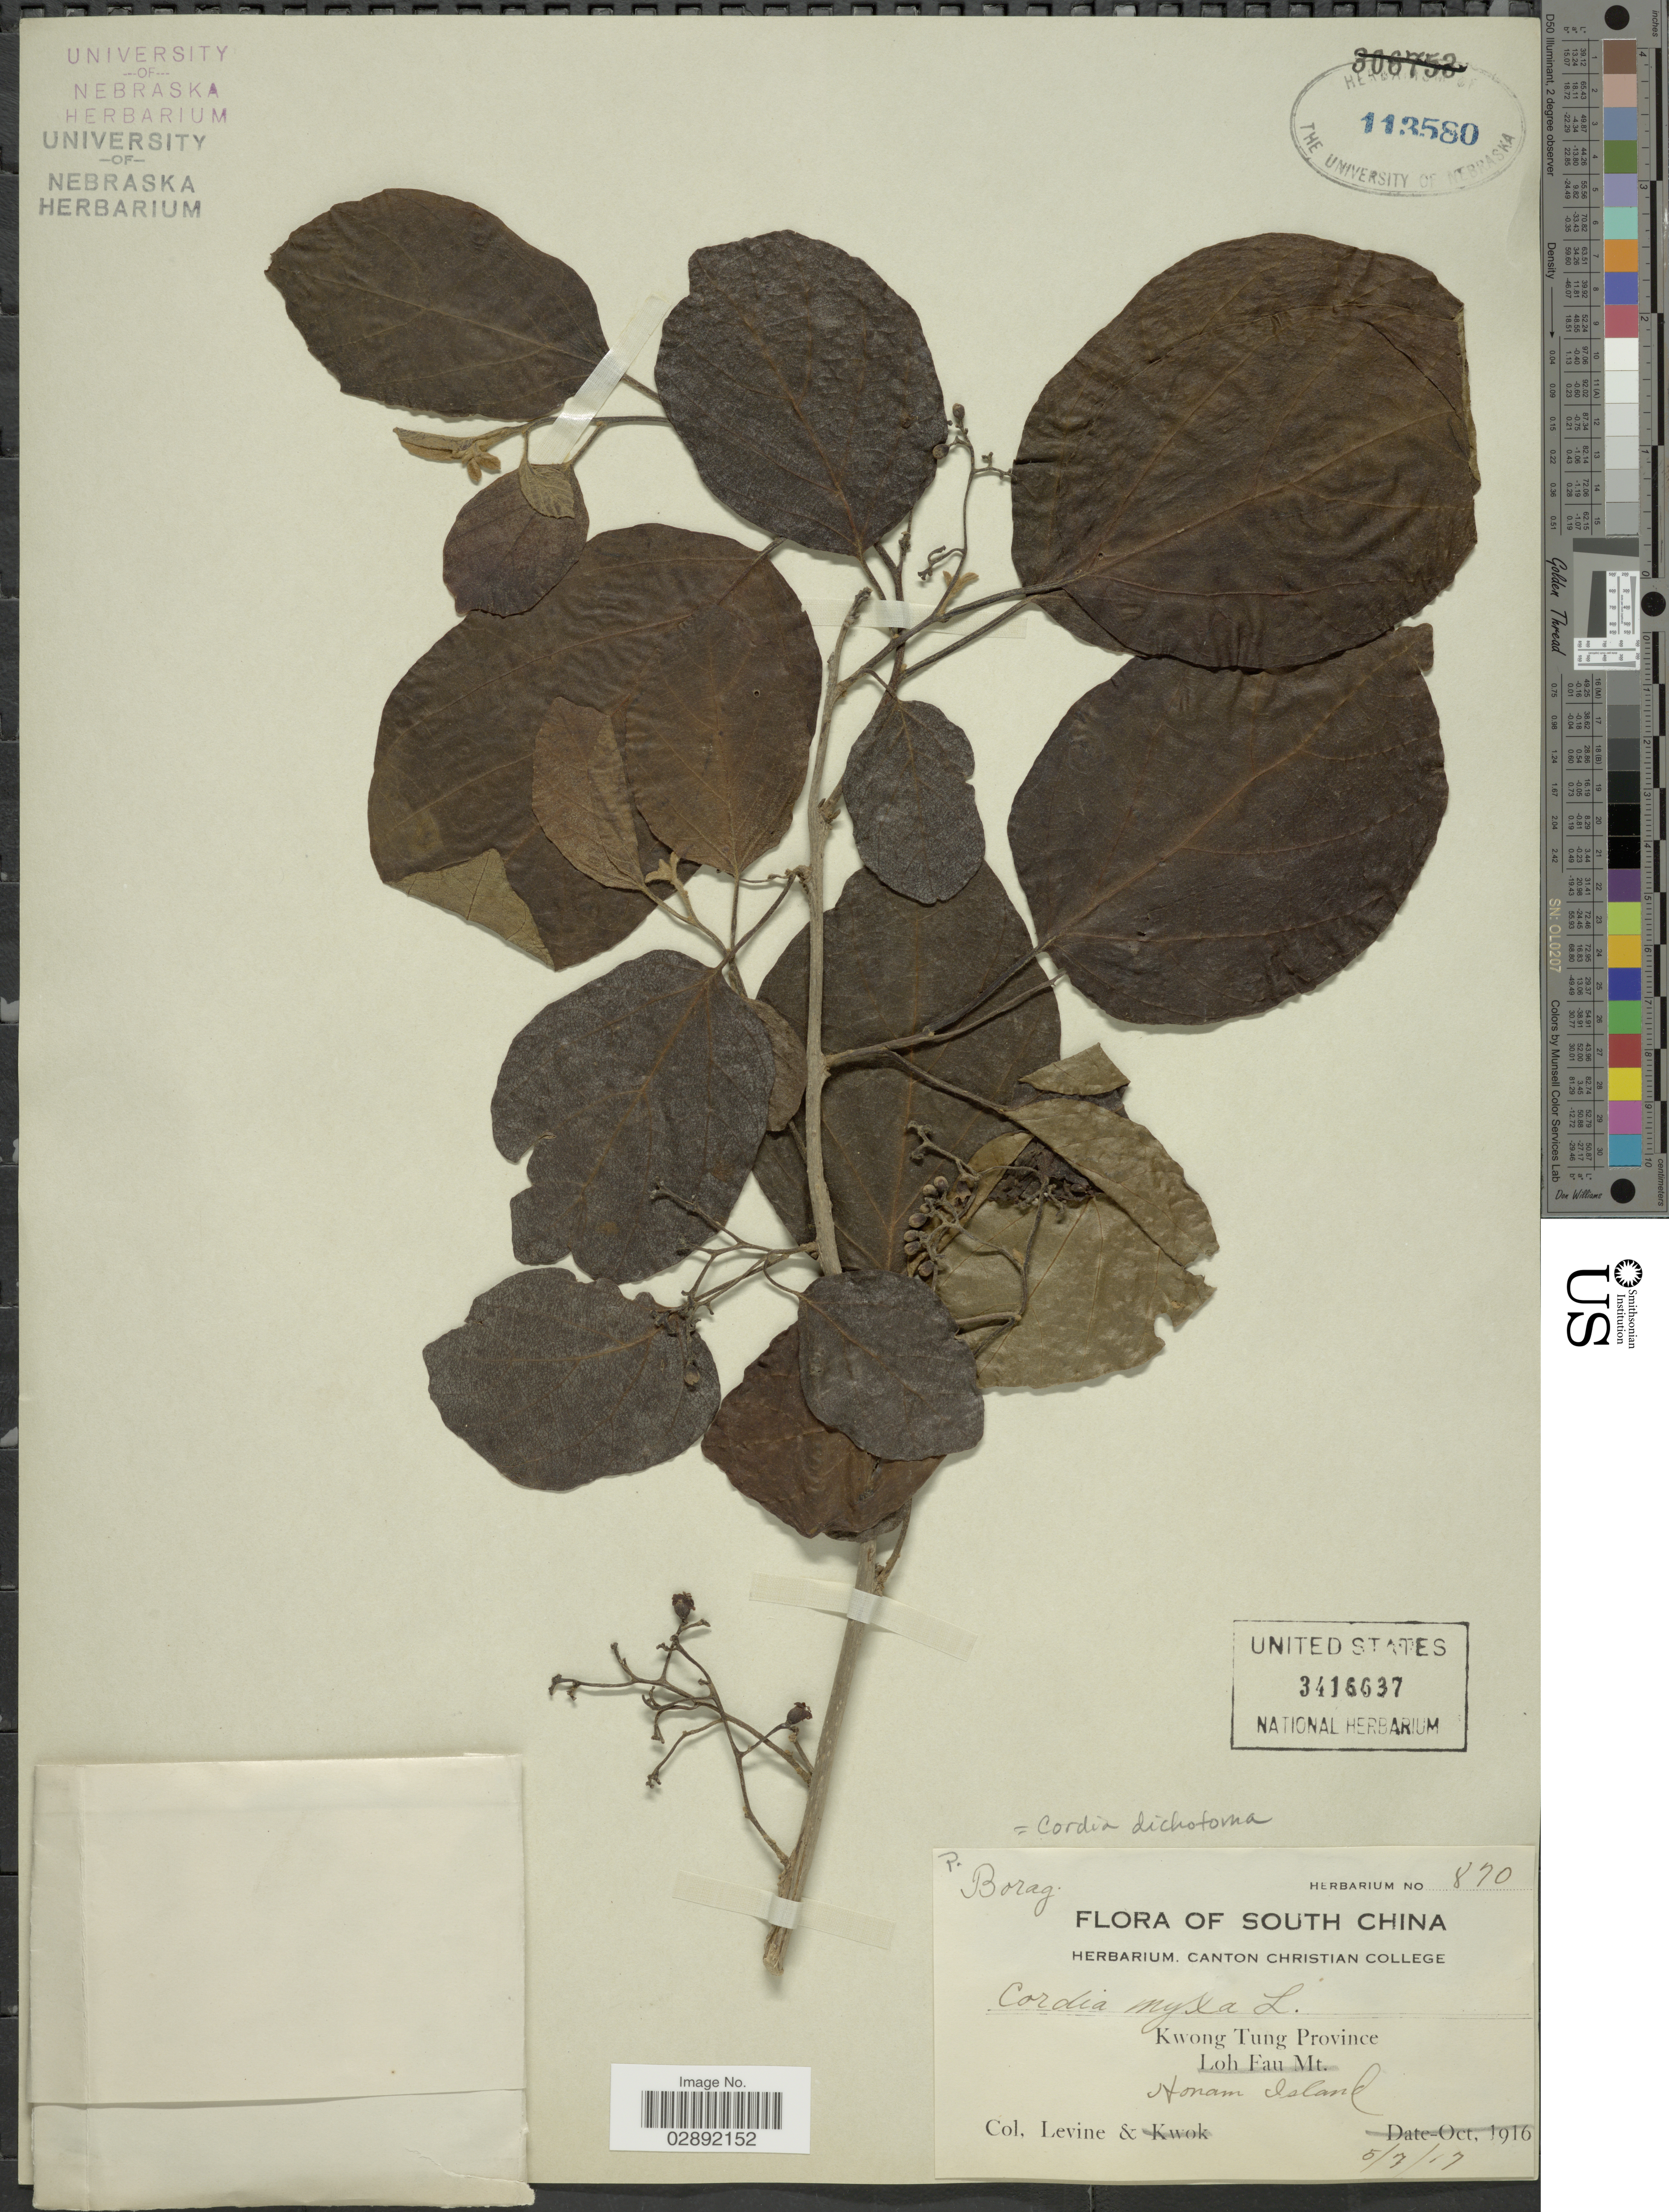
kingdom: Plantae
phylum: Tracheophyta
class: Magnoliopsida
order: Boraginales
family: Cordiaceae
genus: Cordia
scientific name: Cordia dichotoma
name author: G. Forst.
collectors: -. Levine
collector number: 870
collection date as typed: Transcribed d/m/y: 5/7/17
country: China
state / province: Guangdong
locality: South China. Kwong Tung Province. Honam Island.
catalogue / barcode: US 3416637